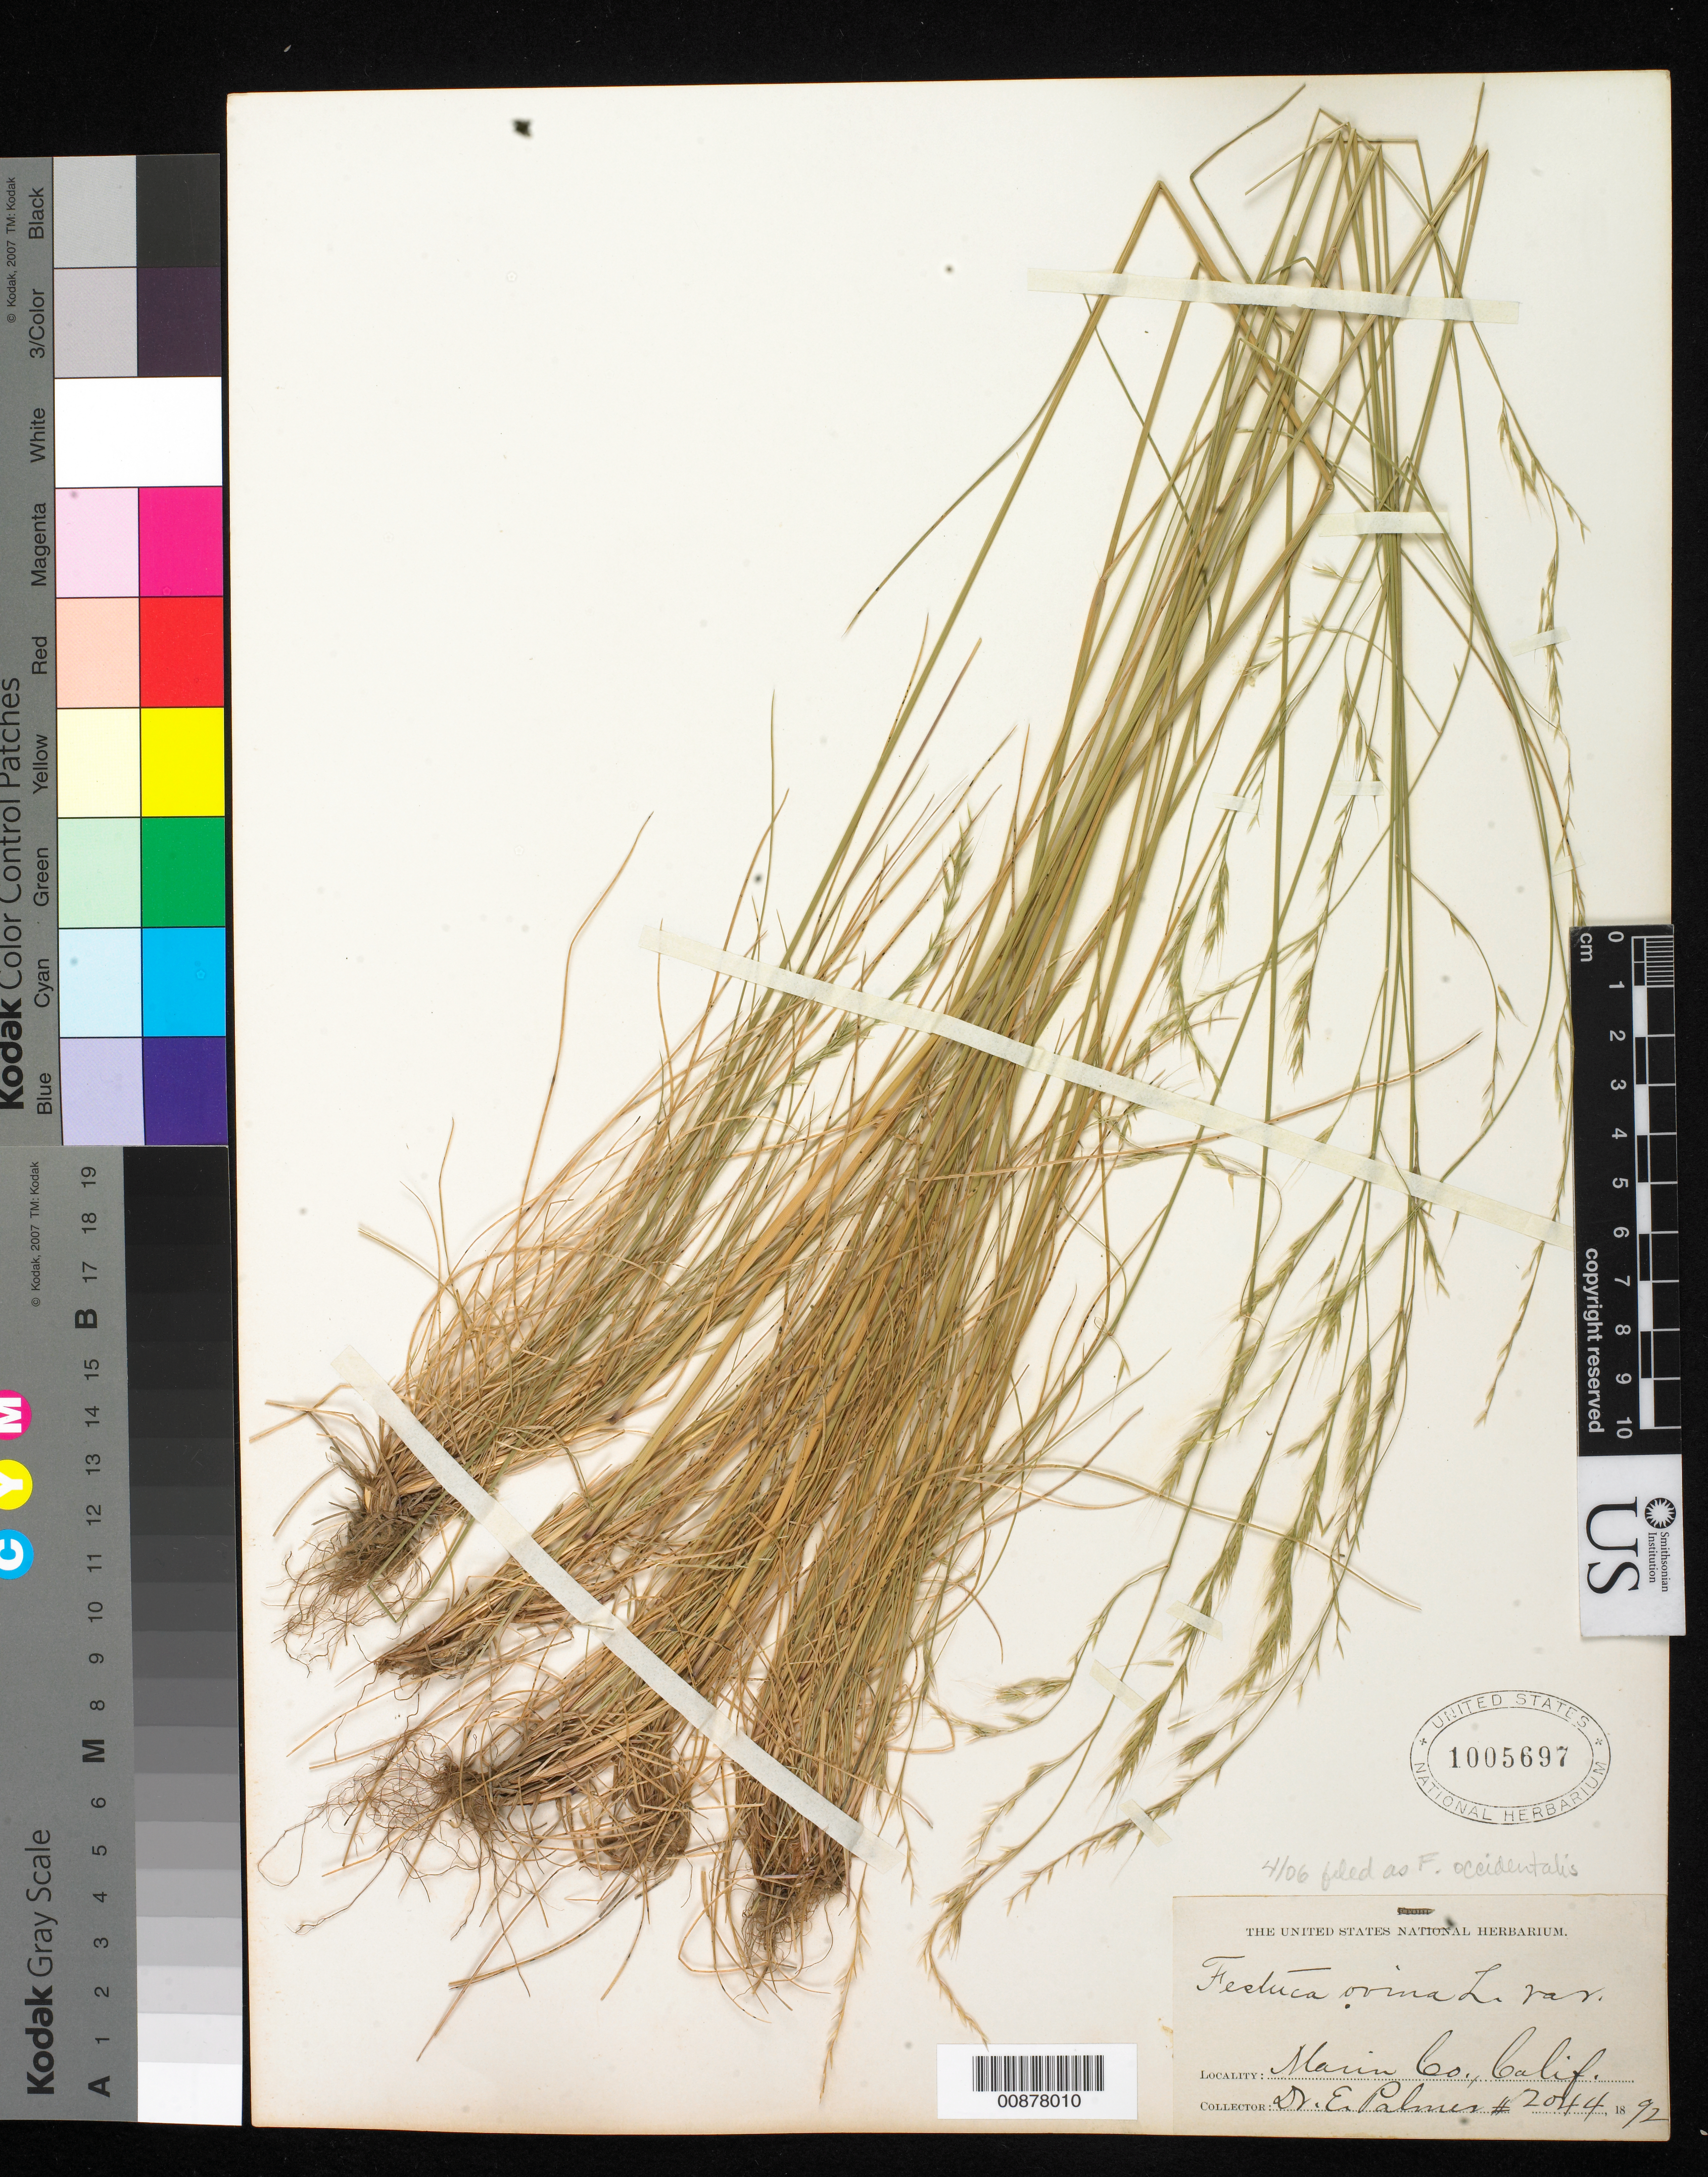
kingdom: Plantae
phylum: Tracheophyta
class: Liliopsida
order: Poales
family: Poaceae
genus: Festuca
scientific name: Festuca occidentalis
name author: Hook.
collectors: E. Palmer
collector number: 2044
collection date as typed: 1892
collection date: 1892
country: United States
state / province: California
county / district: Marin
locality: Marin County, California.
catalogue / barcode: US 1005697